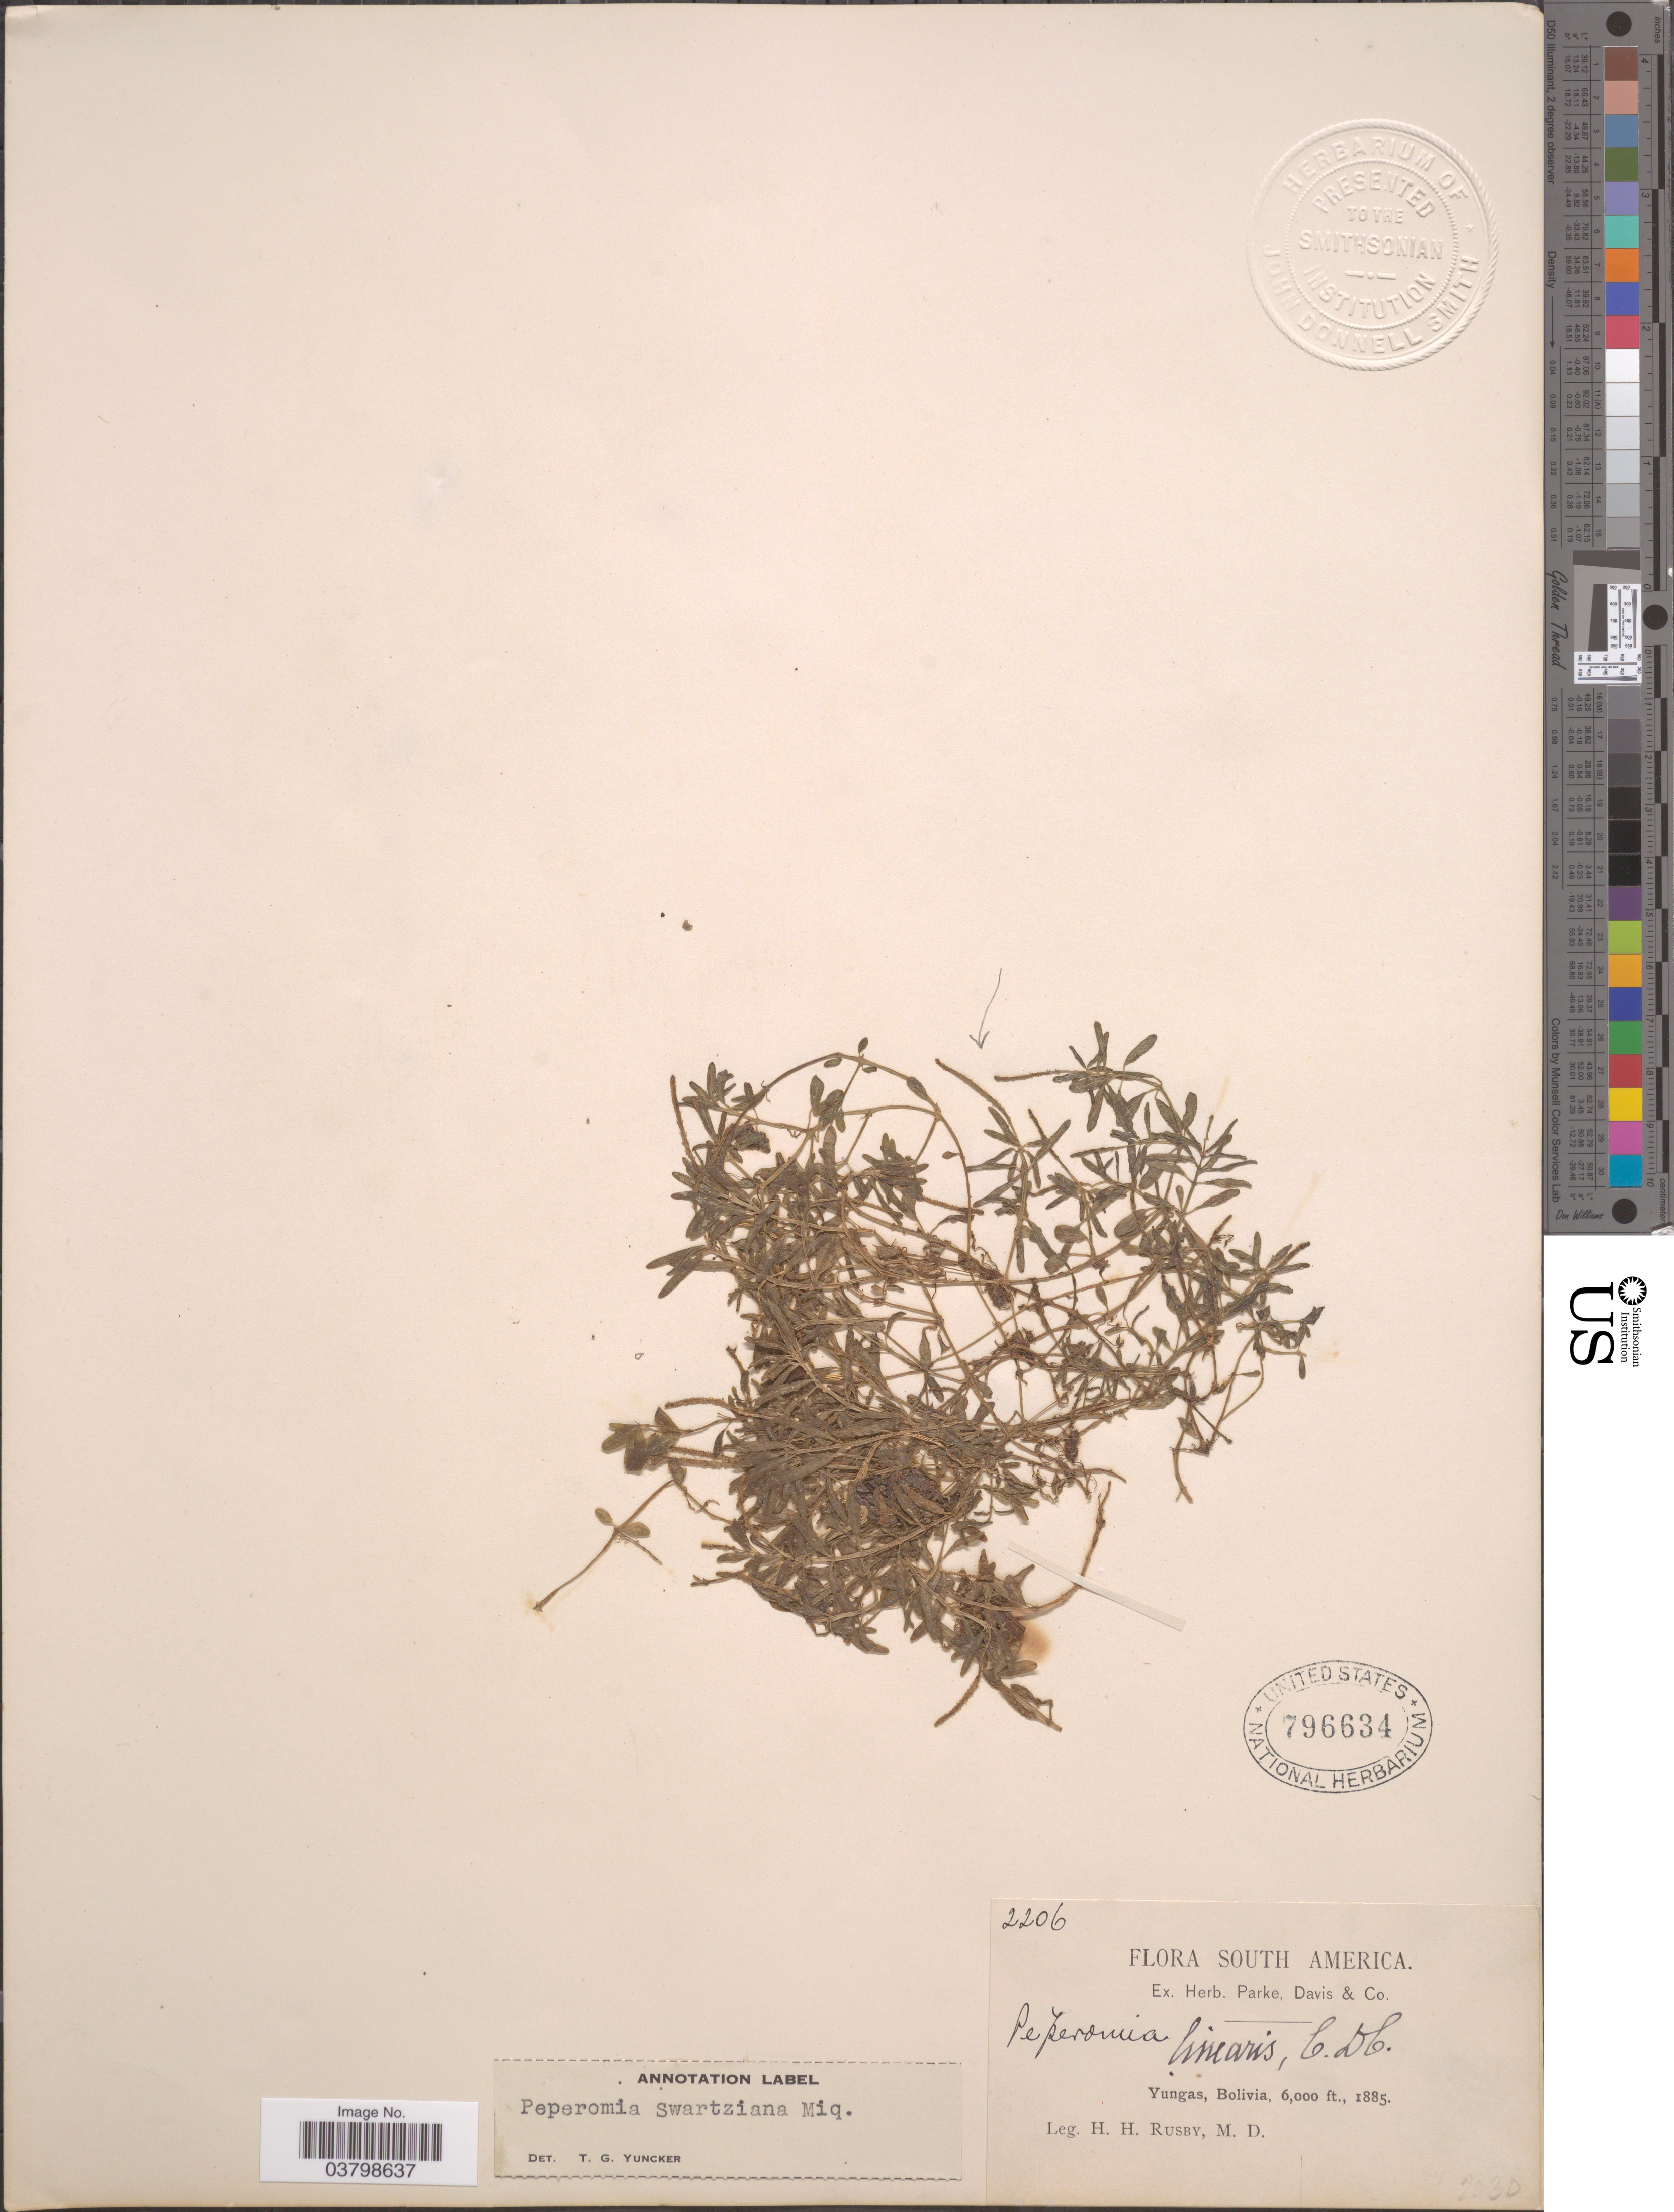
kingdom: Plantae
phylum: Tracheophyta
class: Magnoliopsida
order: Piperales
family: Piperaceae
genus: Peperomia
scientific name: Peperomia swartziana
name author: Miq.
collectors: H. H. Rusby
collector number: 2206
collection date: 1885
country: Bolivia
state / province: La Paz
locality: Yungas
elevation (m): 1829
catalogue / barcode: US 796634